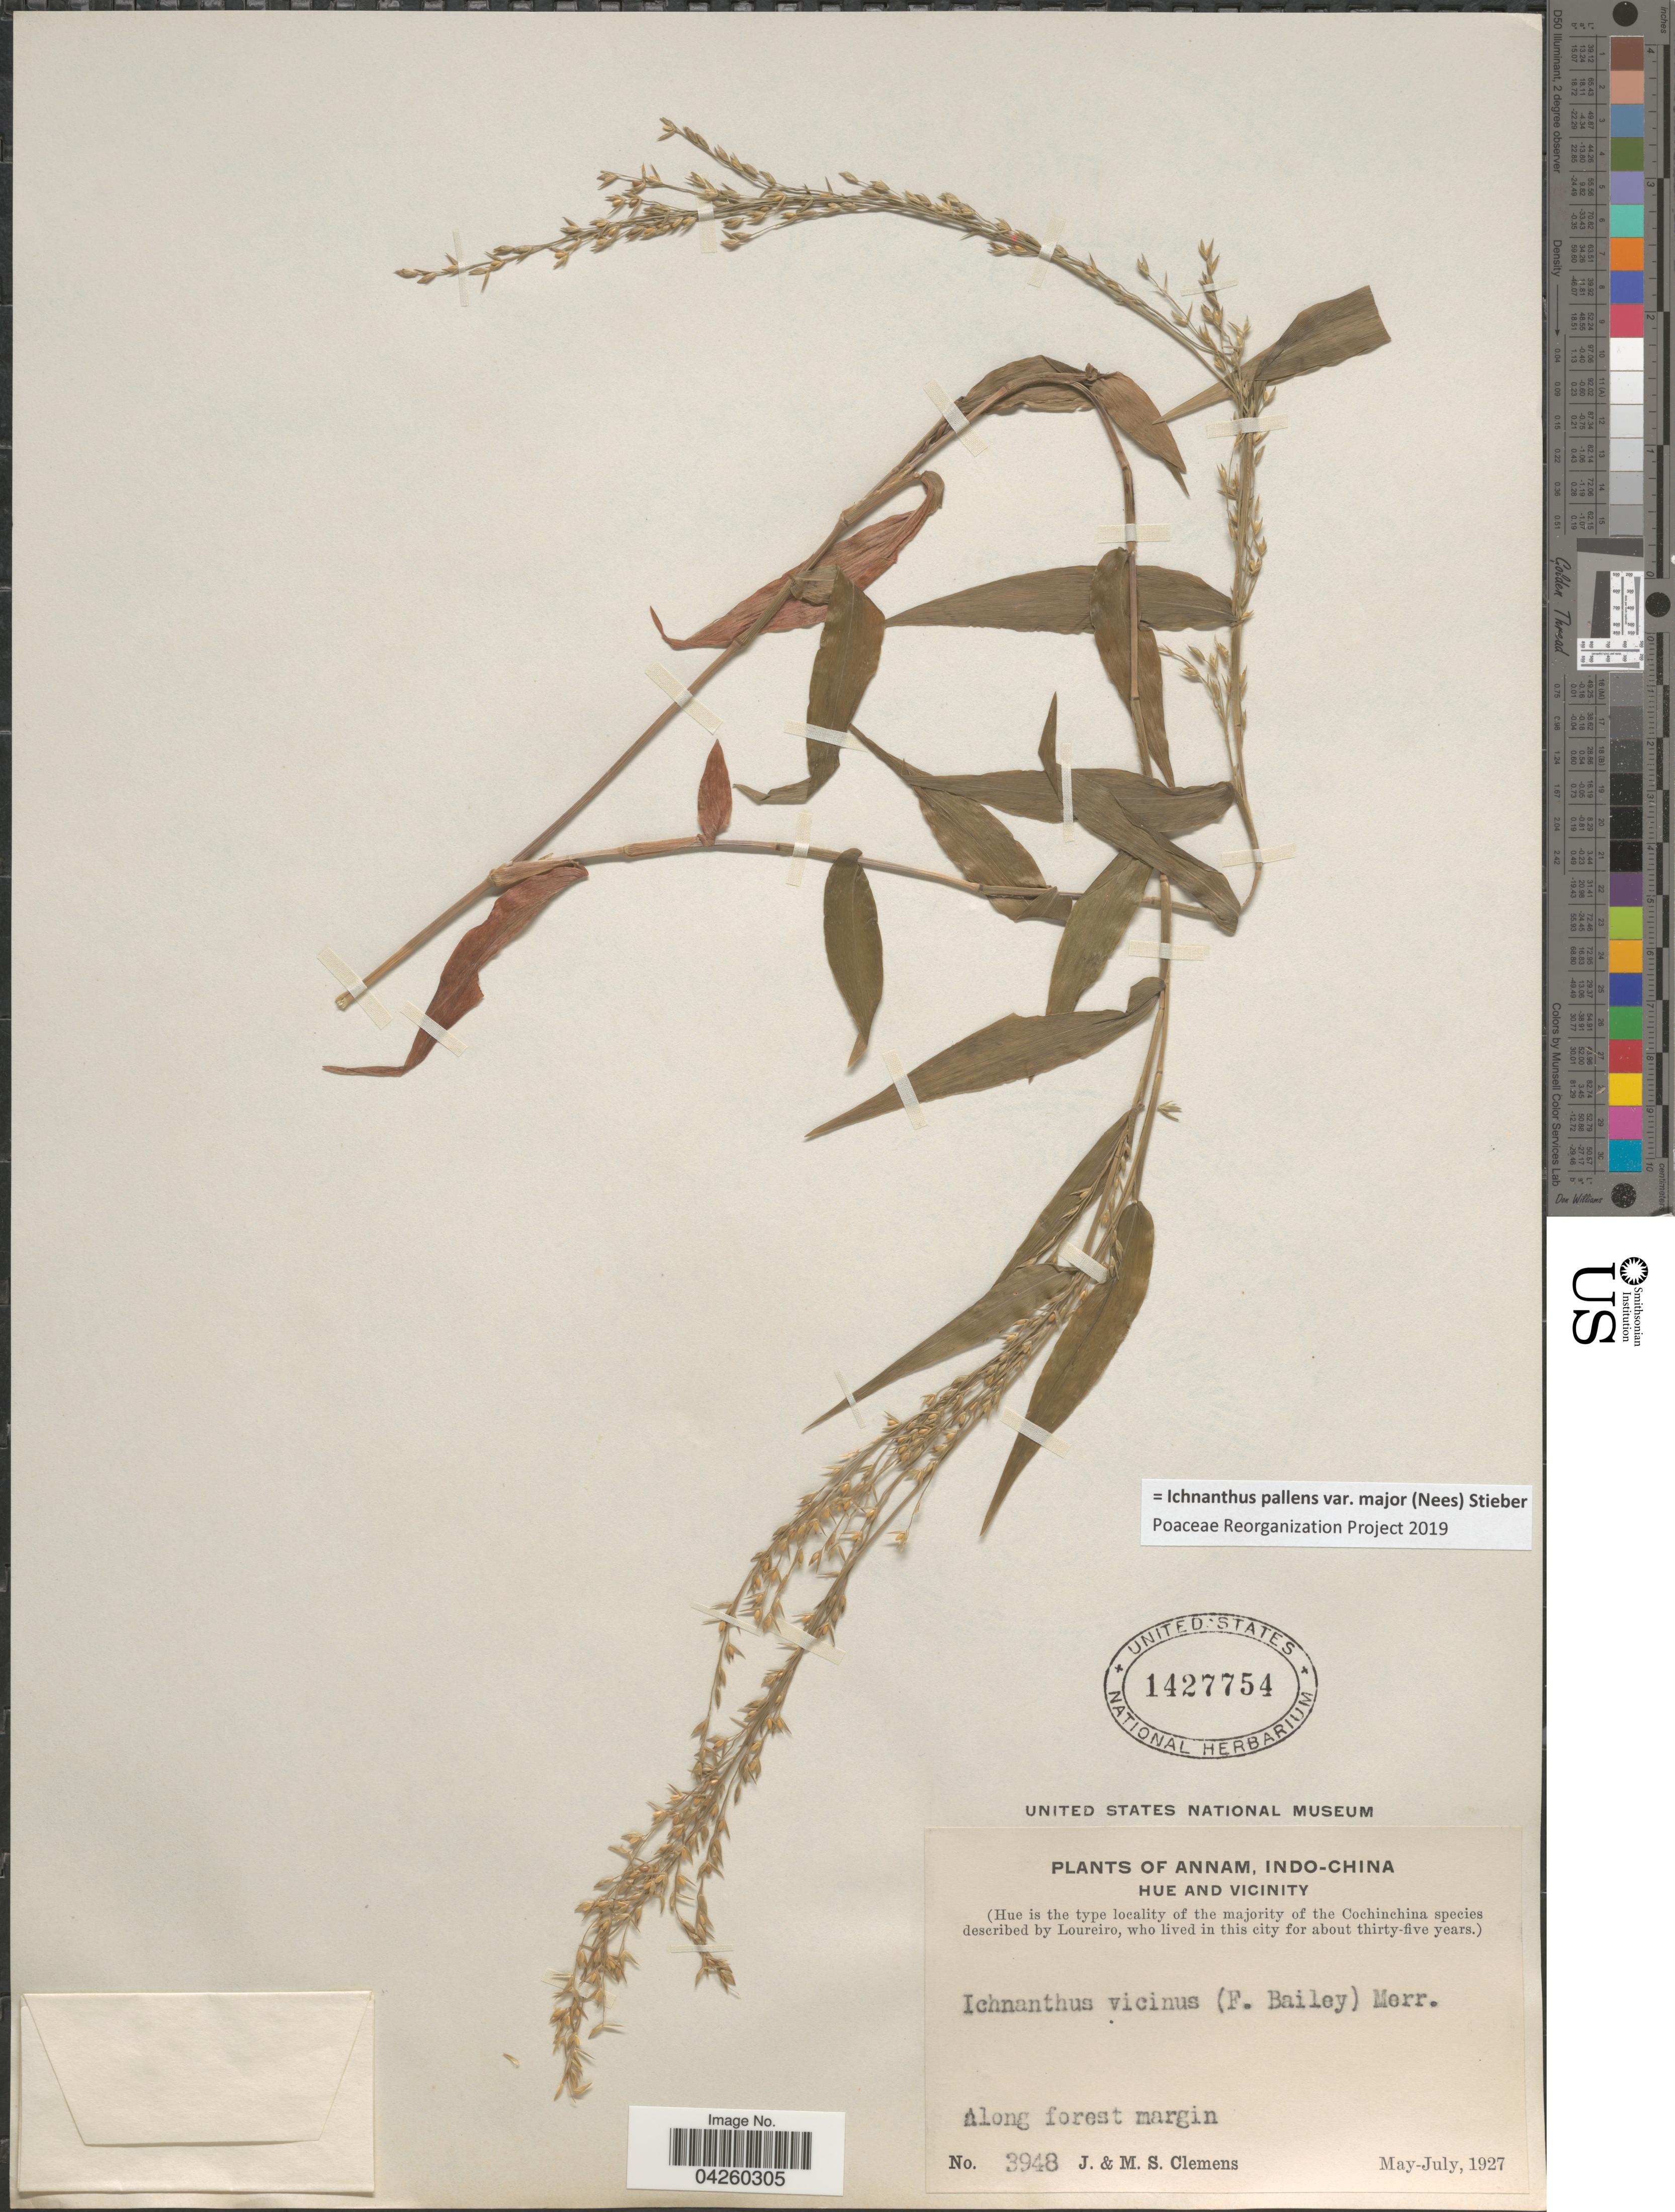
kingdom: Plantae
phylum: Tracheophyta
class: Liliopsida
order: Poales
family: Poaceae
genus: Ichnanthus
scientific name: Ichnanthus pallens var. major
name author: (Nees) Stieber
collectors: J. Clemens & M. S. Clemens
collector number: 3948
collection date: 1927-05/1927-07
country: Vietnam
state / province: Thua Thien-Hue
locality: Annam, Indo-China. Hue and Vicinity. (Hue is the type locality of the majority of the Cochinchina species described by Loureiro, who lived in this city for about thirty-five years).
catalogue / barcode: US 1427754